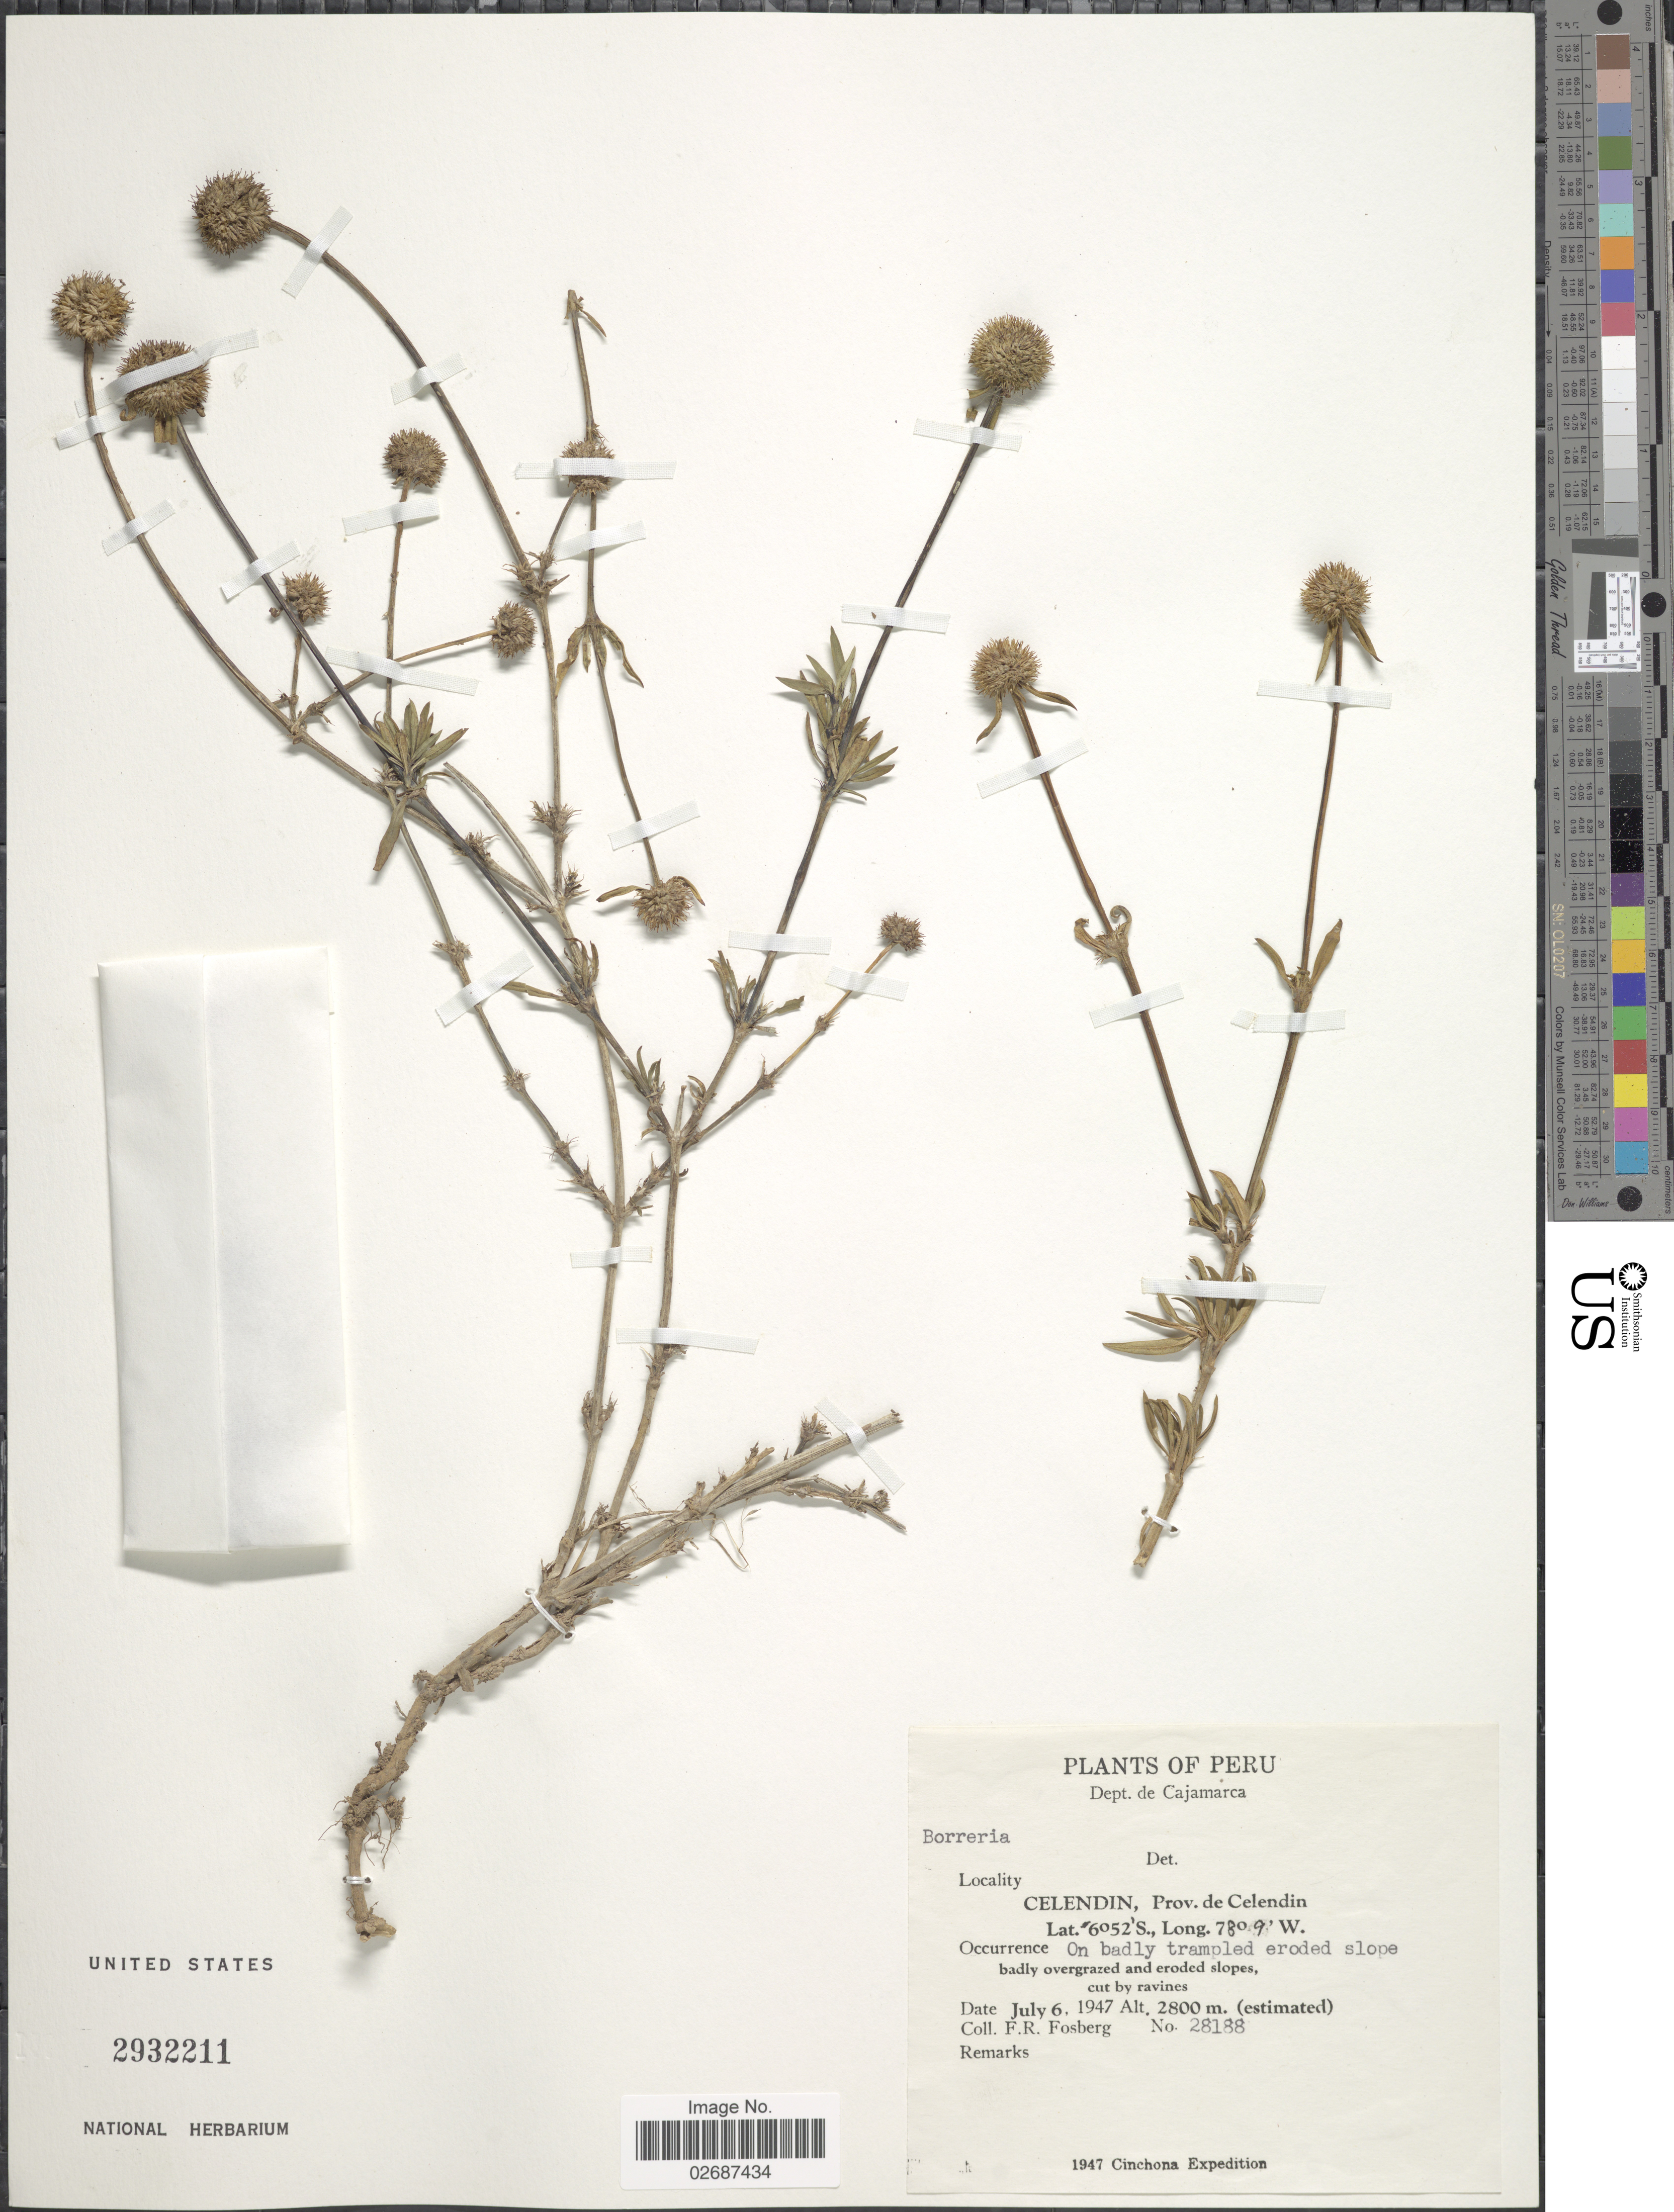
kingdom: Plantae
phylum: Tracheophyta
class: Magnoliopsida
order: Gentianales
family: Rubiaceae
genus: Borreria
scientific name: Borreria sp.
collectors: F. R. Fosberg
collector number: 28188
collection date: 1947-07-06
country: Peru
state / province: Cajamarca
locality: Celendin, Prov. de Celendin, on badly trampled eroded slope.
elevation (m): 2800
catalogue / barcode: US 2932211